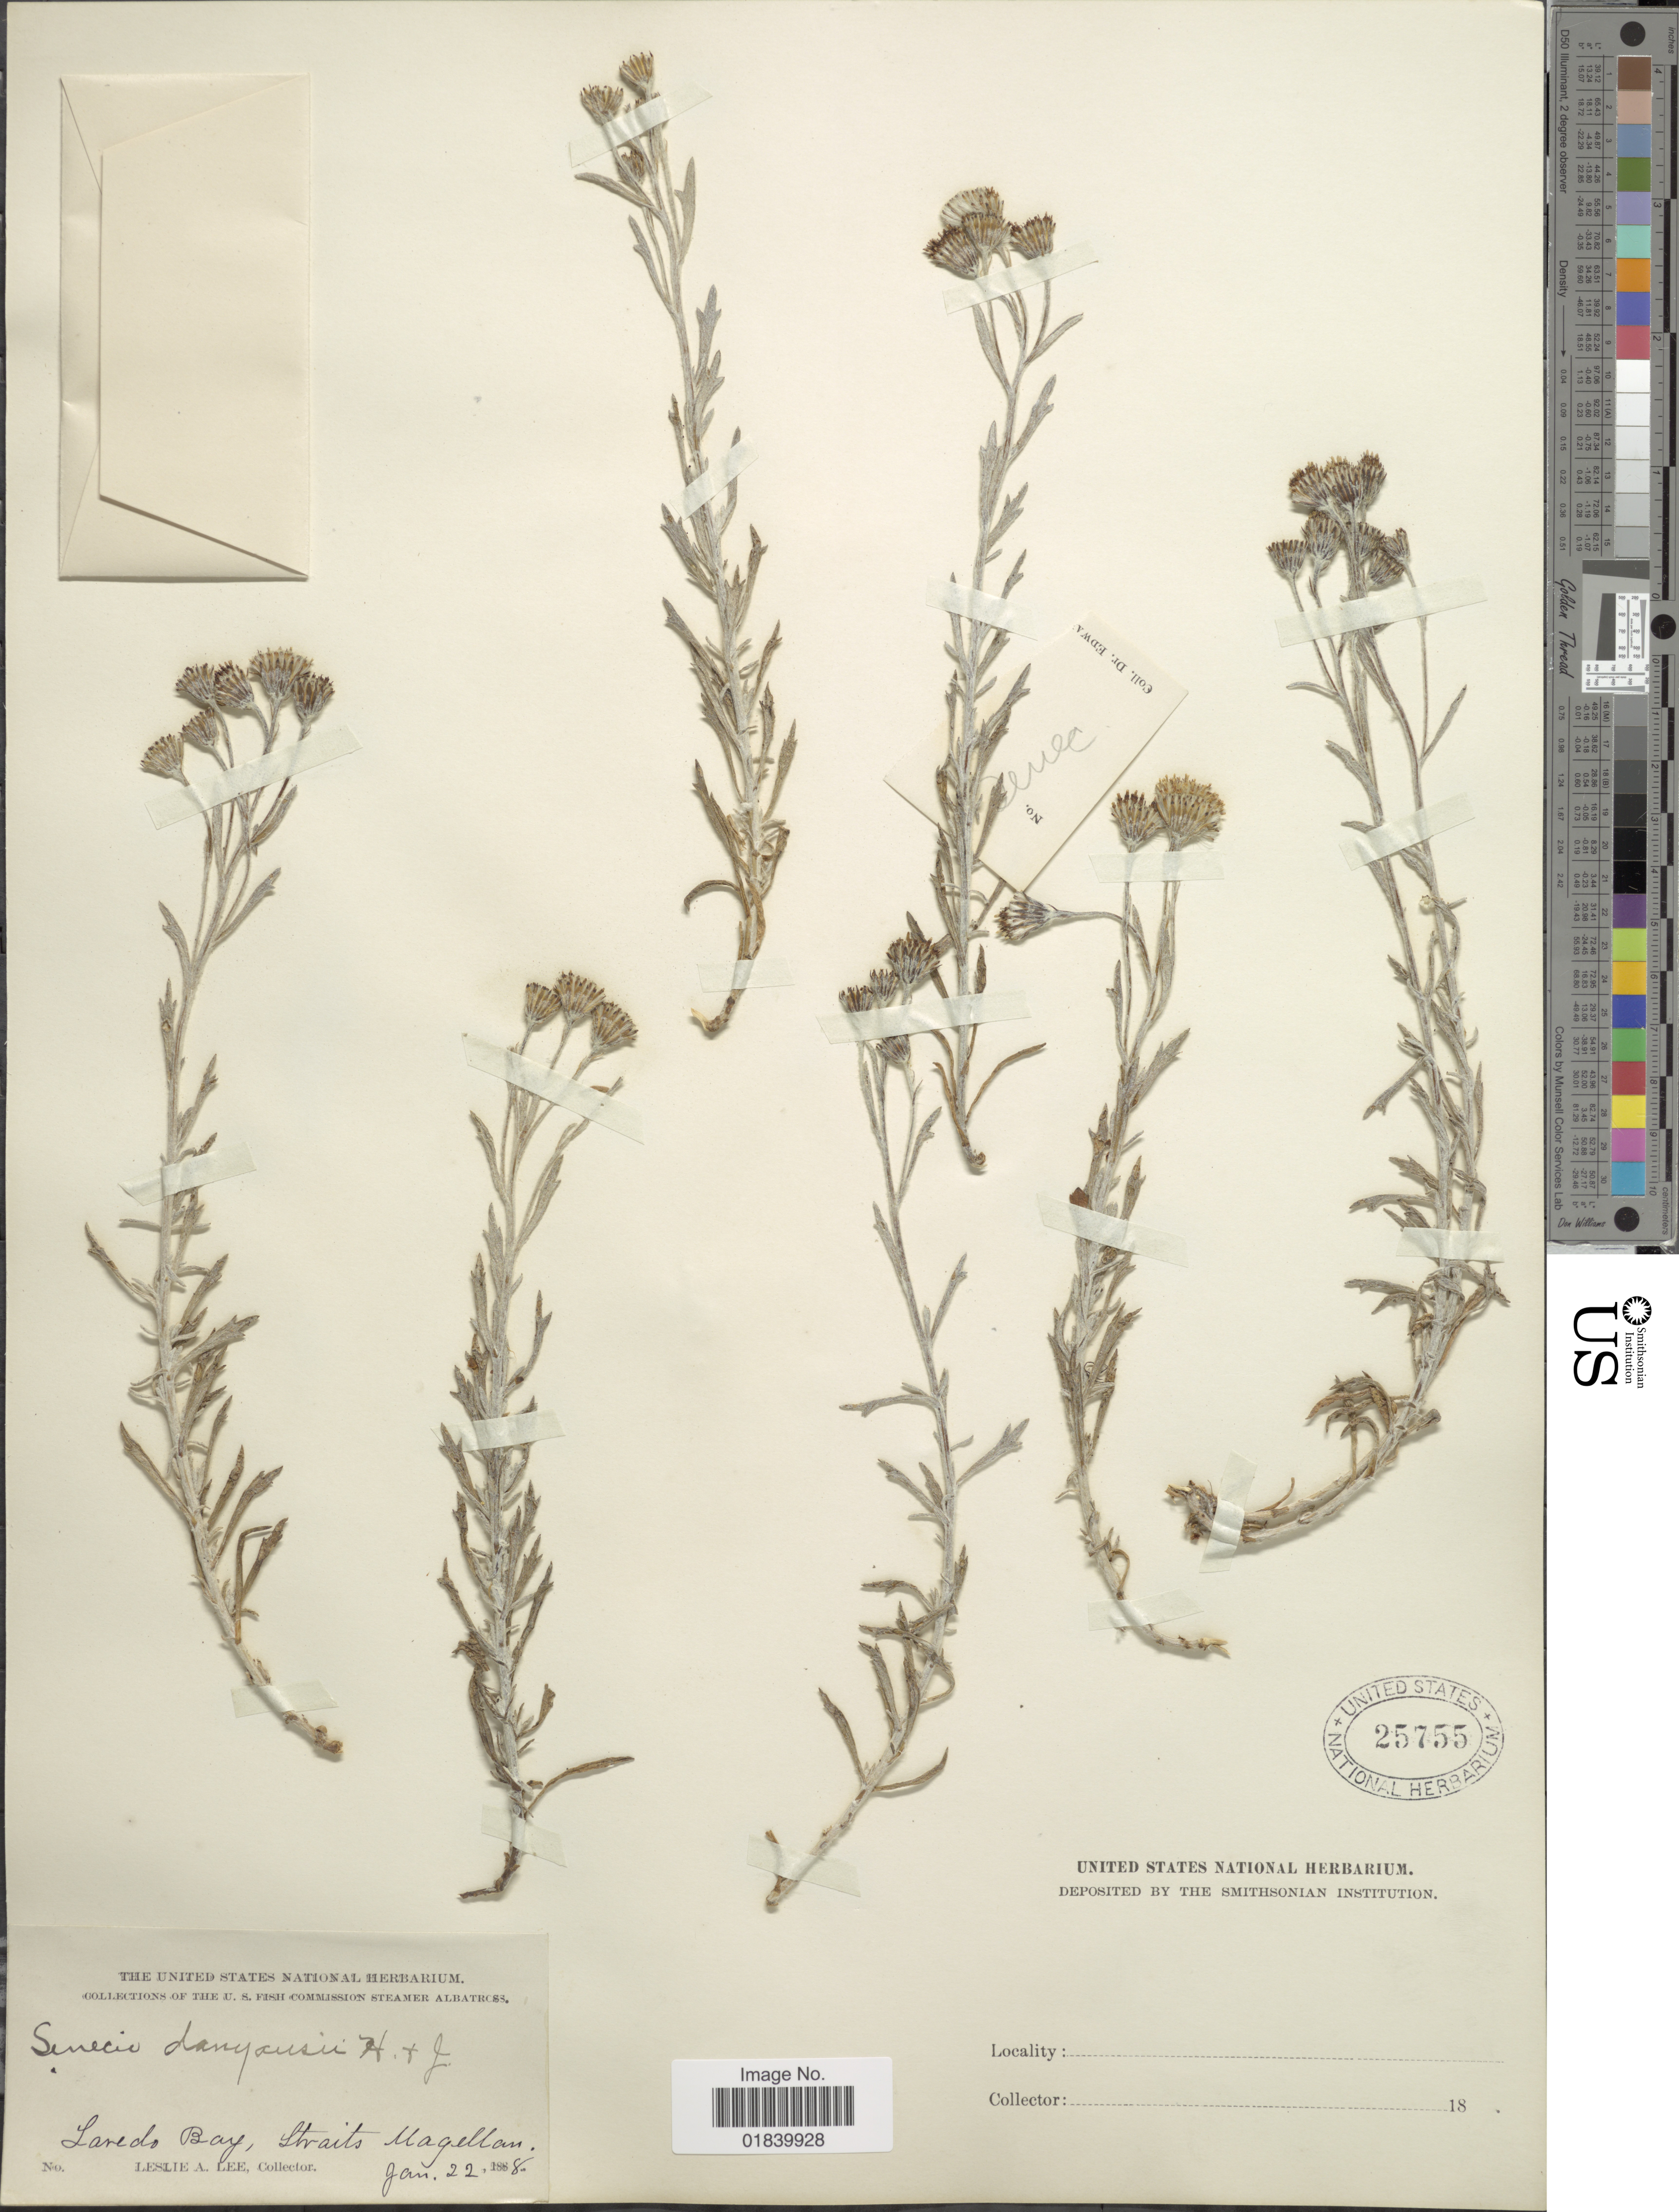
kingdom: Plantae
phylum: Tracheophyta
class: Magnoliopsida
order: Asterales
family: Asteraceae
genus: Senecio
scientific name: Senecio patagonicus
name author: Hook. & Arn.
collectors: L. Lee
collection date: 1888-01-22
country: Chile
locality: Loredo Bay, Straits Magellan.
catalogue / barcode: US 25755